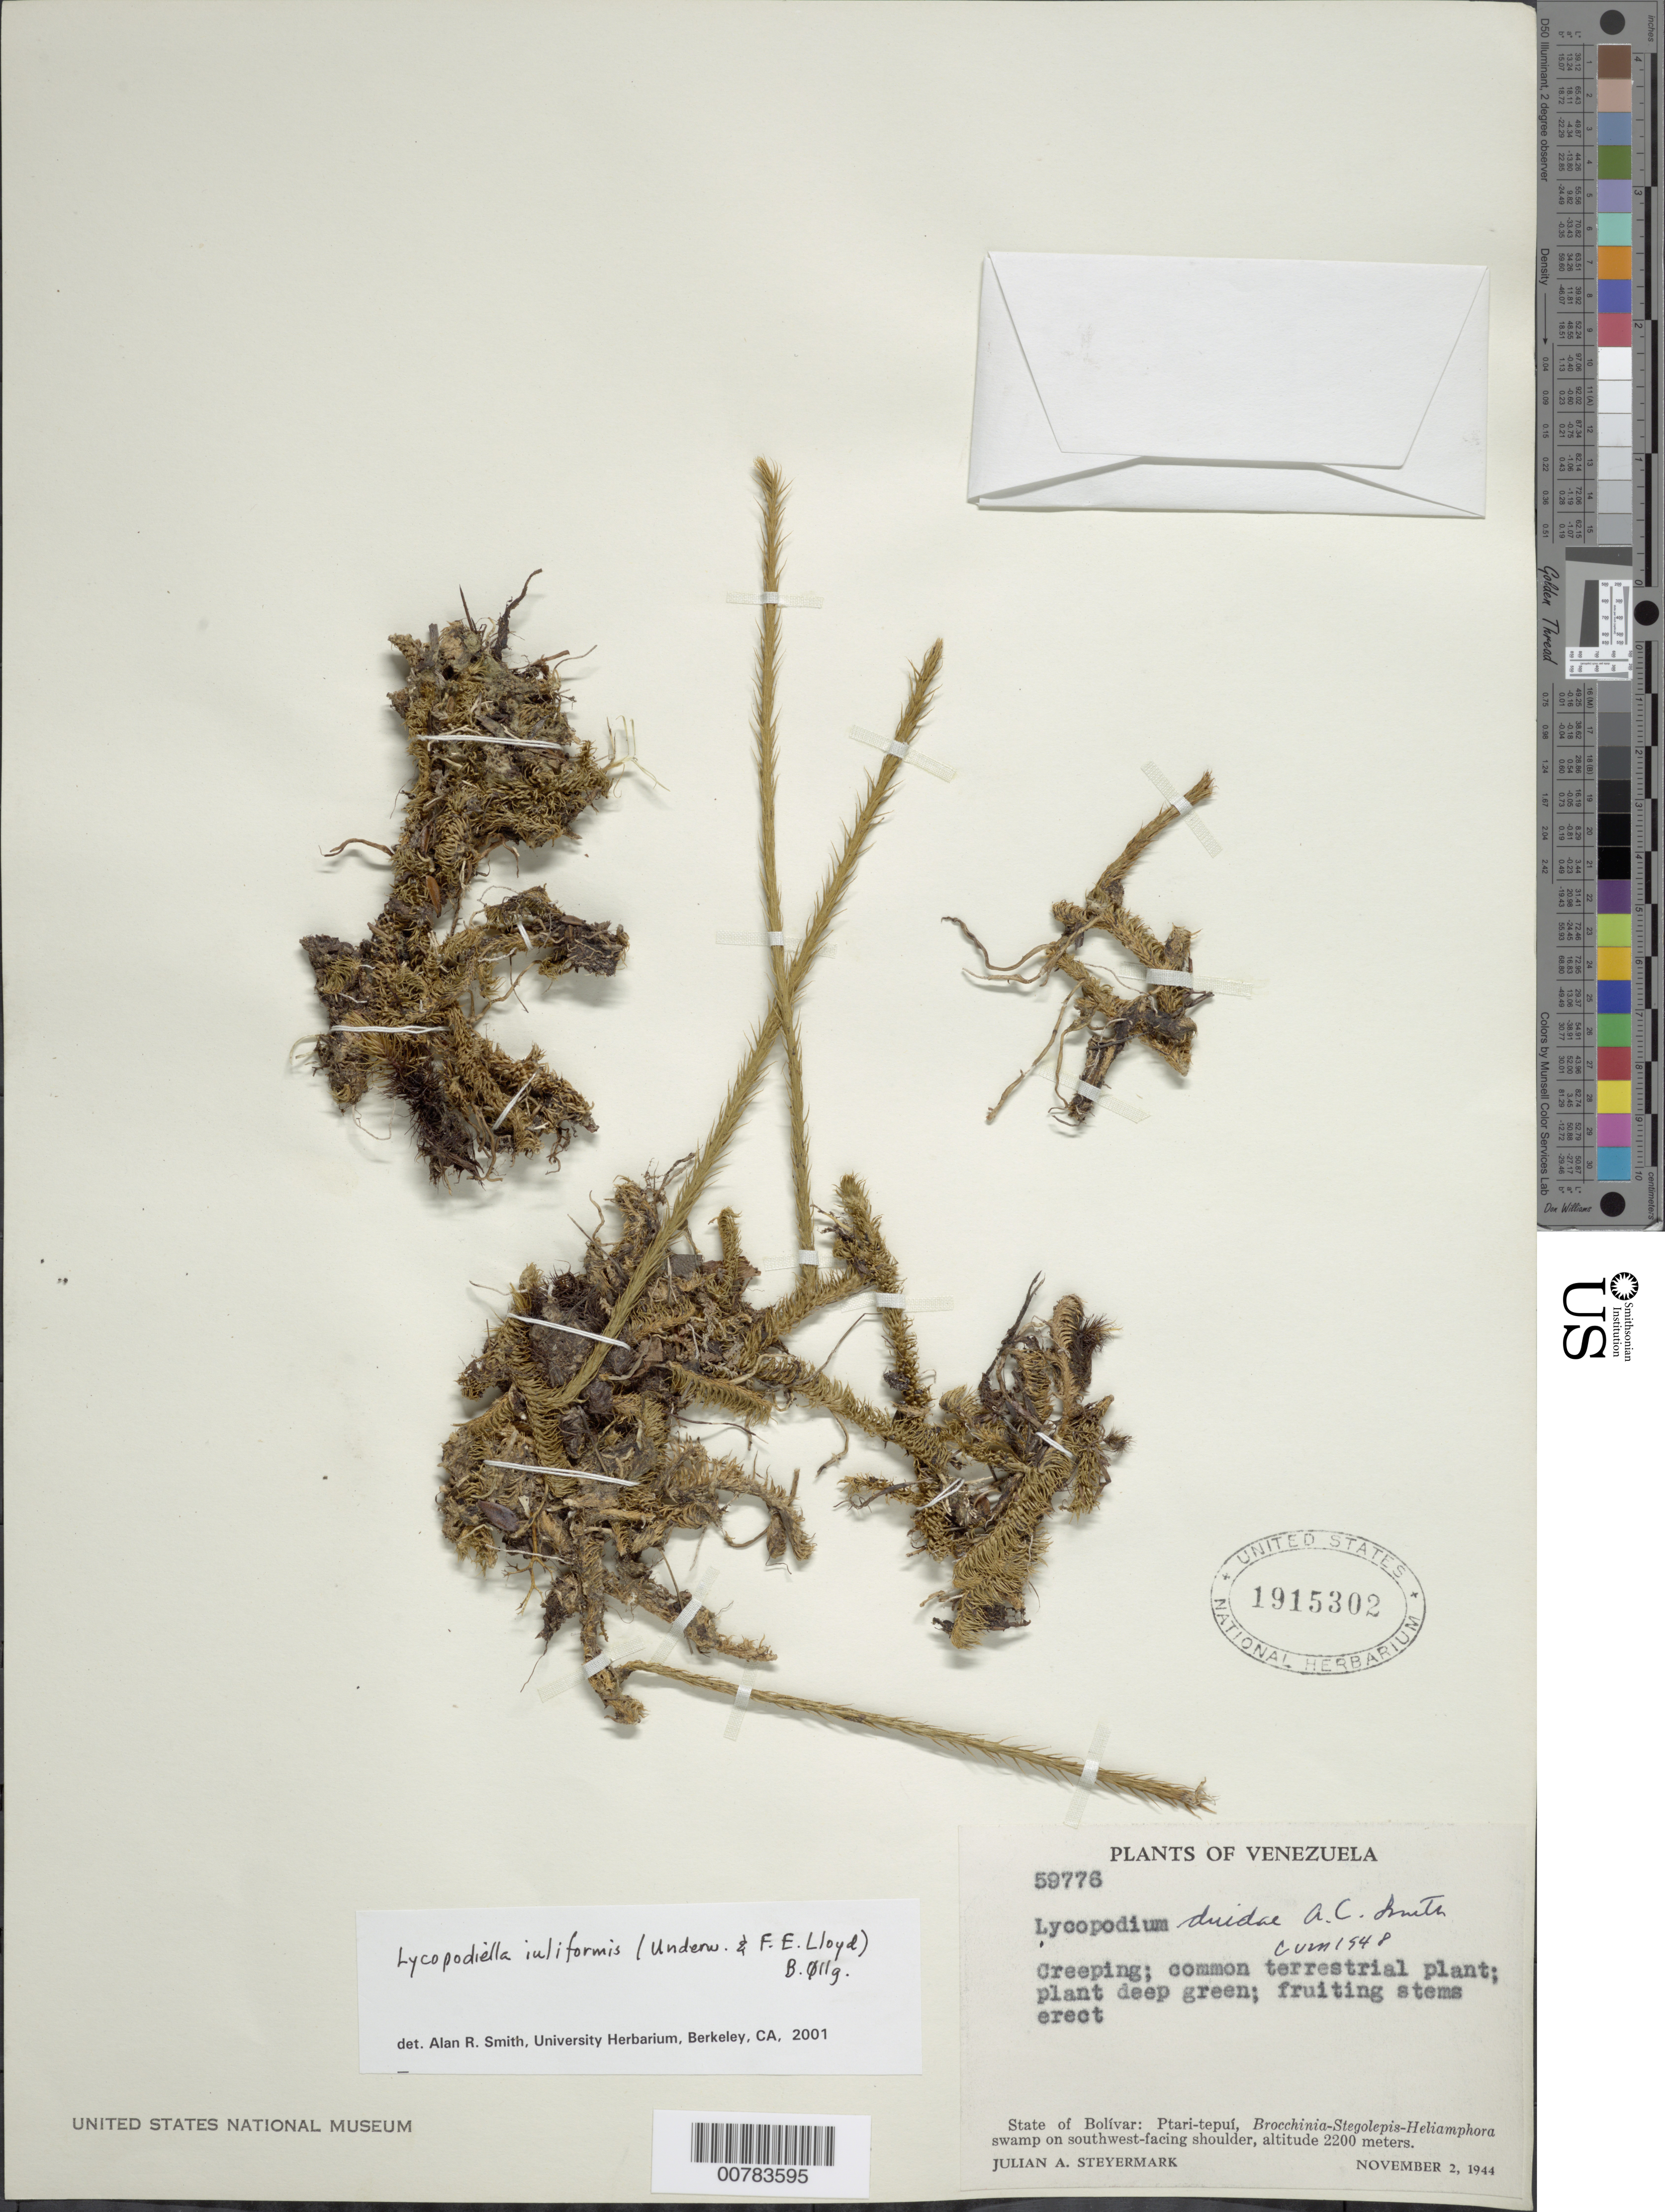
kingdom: Plantae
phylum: Tracheophyta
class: Lycopodiopsida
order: Lycopodiales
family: Lycopodiaceae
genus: Pseudolycopodiella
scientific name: Pseudolycopodiella iuliformis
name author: (Underw. & F.E. Lloyd) Holub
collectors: J. Steyermark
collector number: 59776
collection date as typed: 2-Nov-44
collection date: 1944-11-02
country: Venezuela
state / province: Bolívar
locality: Ptari-tepuí, Brocchinia-Stegolepis-Heliamphora swamp on SW-facing shoulder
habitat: Swamp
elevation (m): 2200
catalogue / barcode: US 1915302